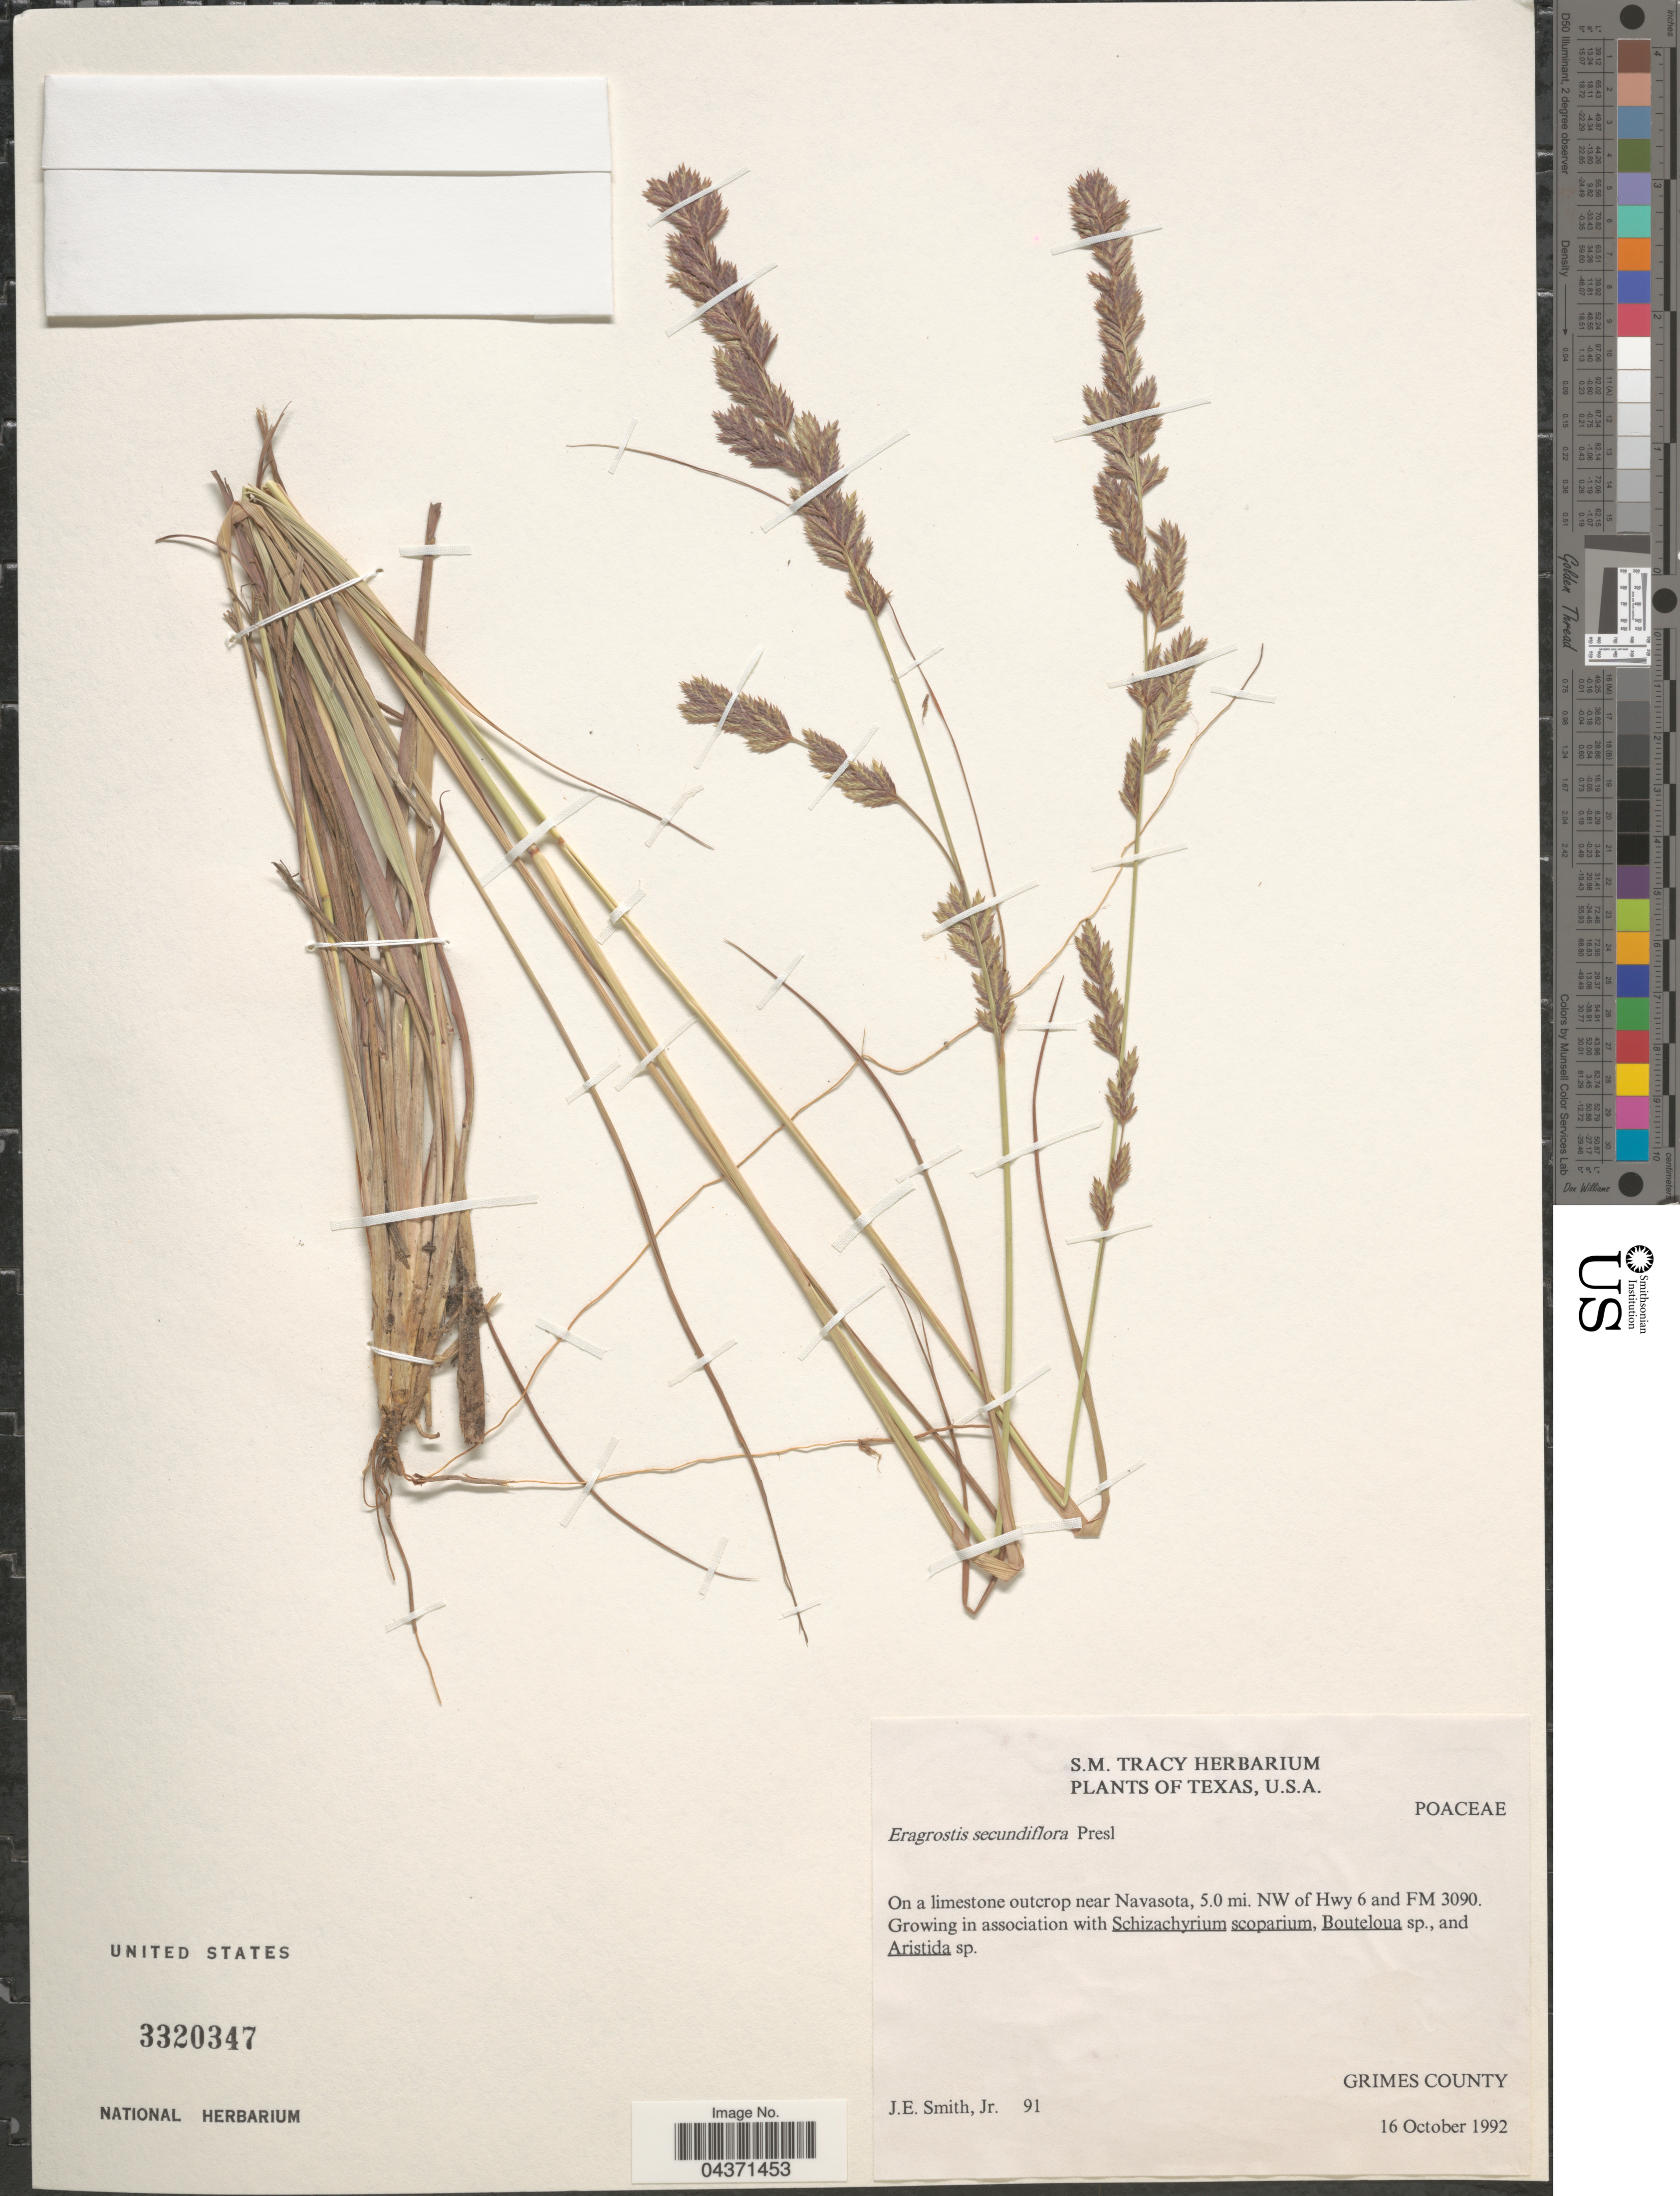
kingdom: Plantae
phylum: Tracheophyta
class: Liliopsida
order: Poales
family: Poaceae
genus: Eragrostis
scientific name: Eragrostis secundiflora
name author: J. Presl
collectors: J. Smith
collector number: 91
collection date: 1992-10-16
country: United States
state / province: Texas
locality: On a limestone outcrop near Navasota, 5.0 mi. NW of Hwy 6 and FM 3090. Grimes County.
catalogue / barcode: US 3320347